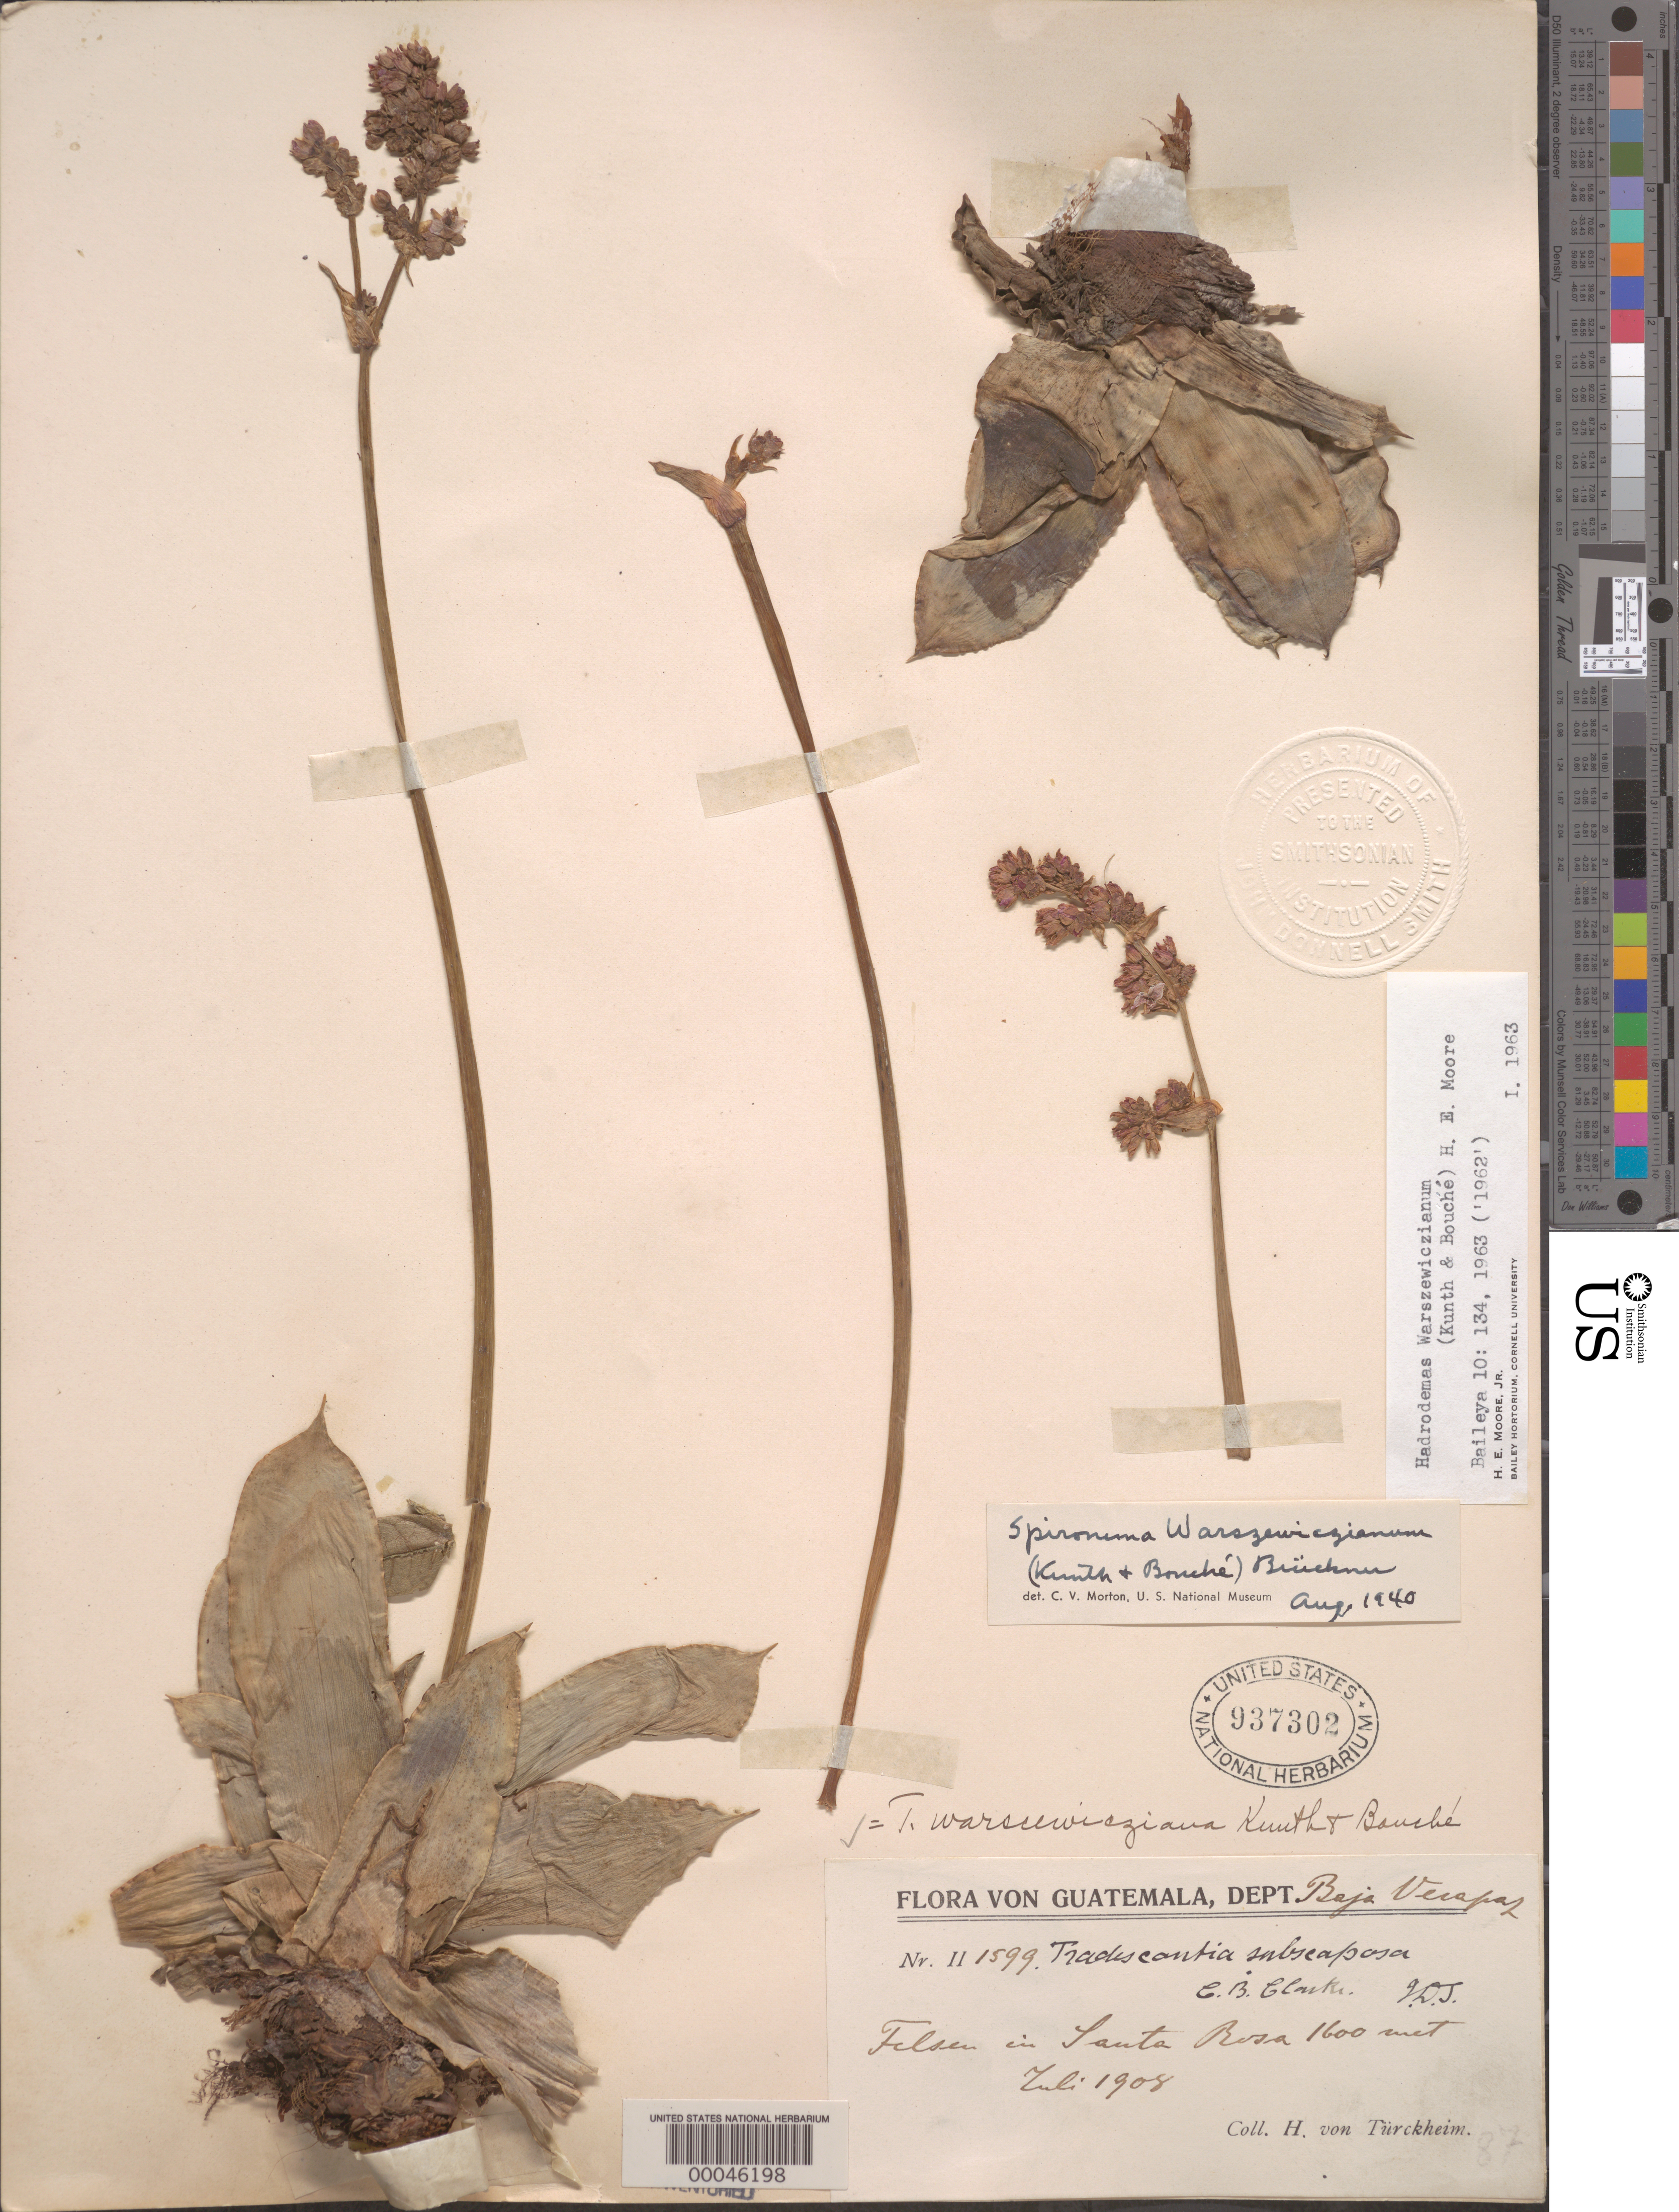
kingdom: Plantae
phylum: Tracheophyta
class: Liliopsida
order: Commelinales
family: Commelinaceae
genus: Callisia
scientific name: Callisia warszewicziana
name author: (Kunth & C.D. Bouché) D.R. Hunt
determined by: Moore, H. E.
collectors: H. von Türckheim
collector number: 1599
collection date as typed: Jul 1908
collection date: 1908-07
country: Guatemala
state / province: Baja Verapaz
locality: Santa Rosa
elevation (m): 1600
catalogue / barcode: US 937302